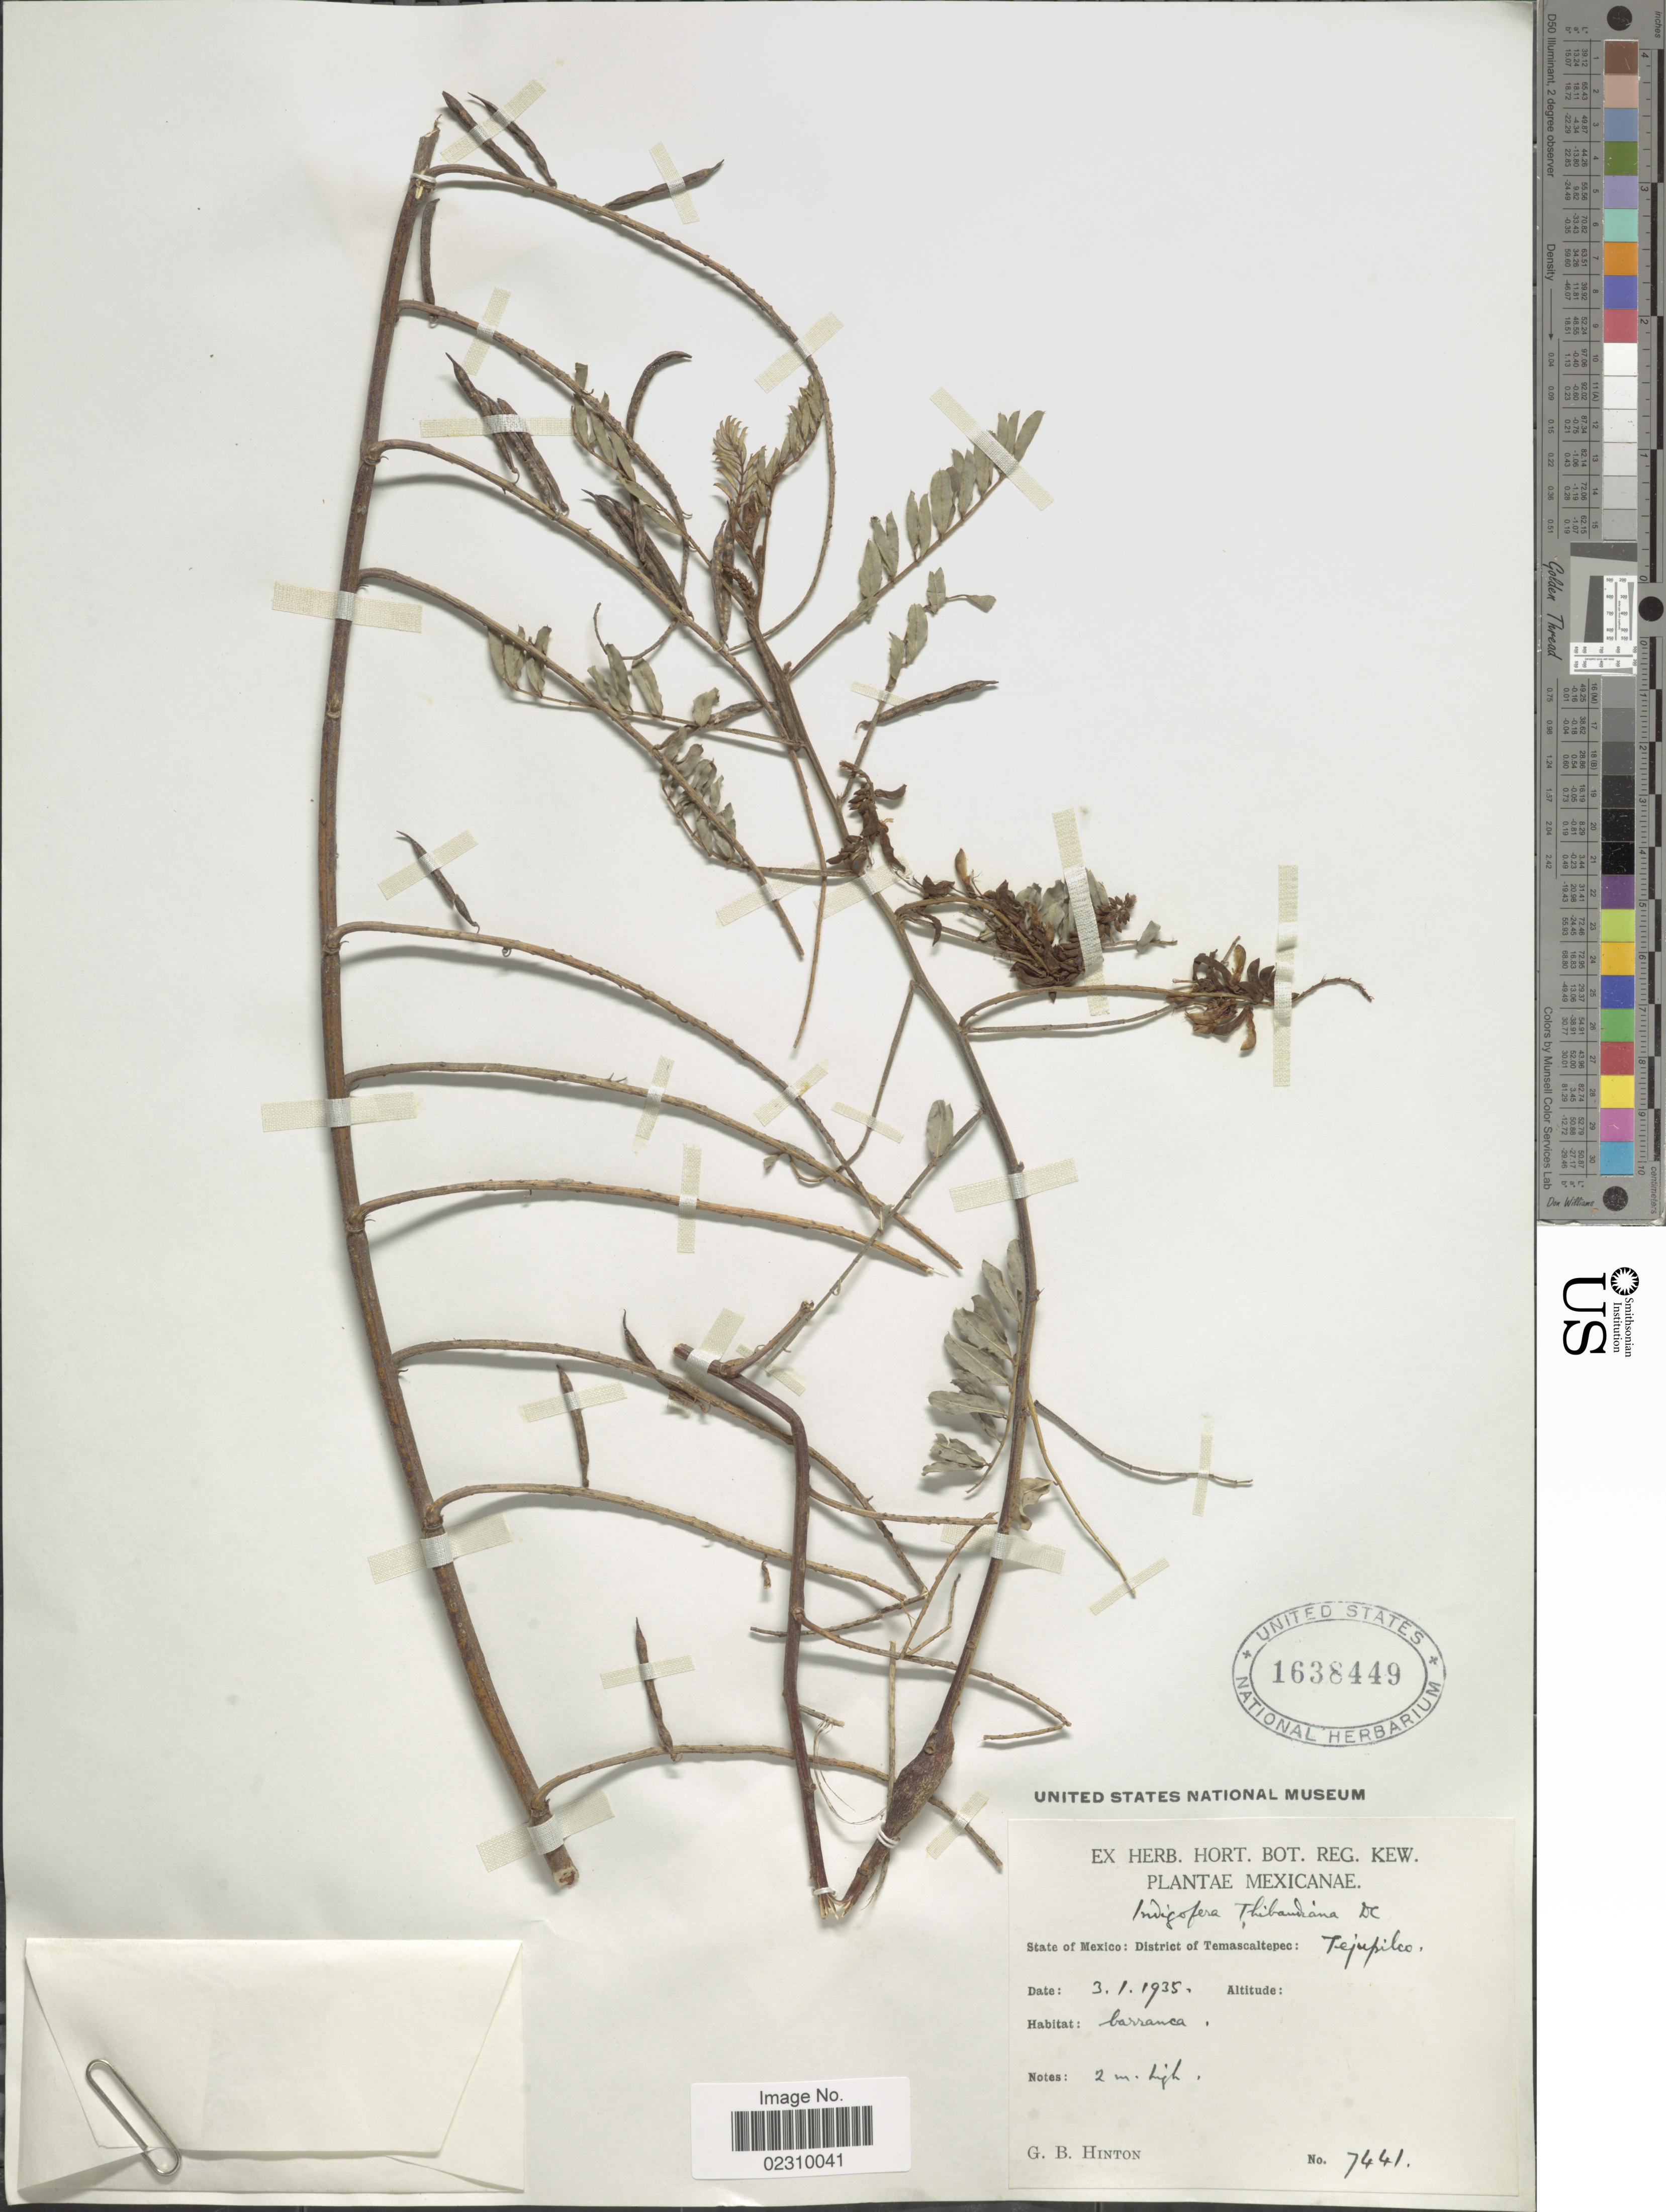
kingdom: Plantae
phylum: Tracheophyta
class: Magnoliopsida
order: Fabales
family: Fabaceae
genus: Indigofera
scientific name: Indigofera thibaudiana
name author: DC.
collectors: G. B. Hinton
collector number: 7441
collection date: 1935-03-01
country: Mexico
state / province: México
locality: District of Temascaltepec, Tejupilco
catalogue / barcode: US 1638449